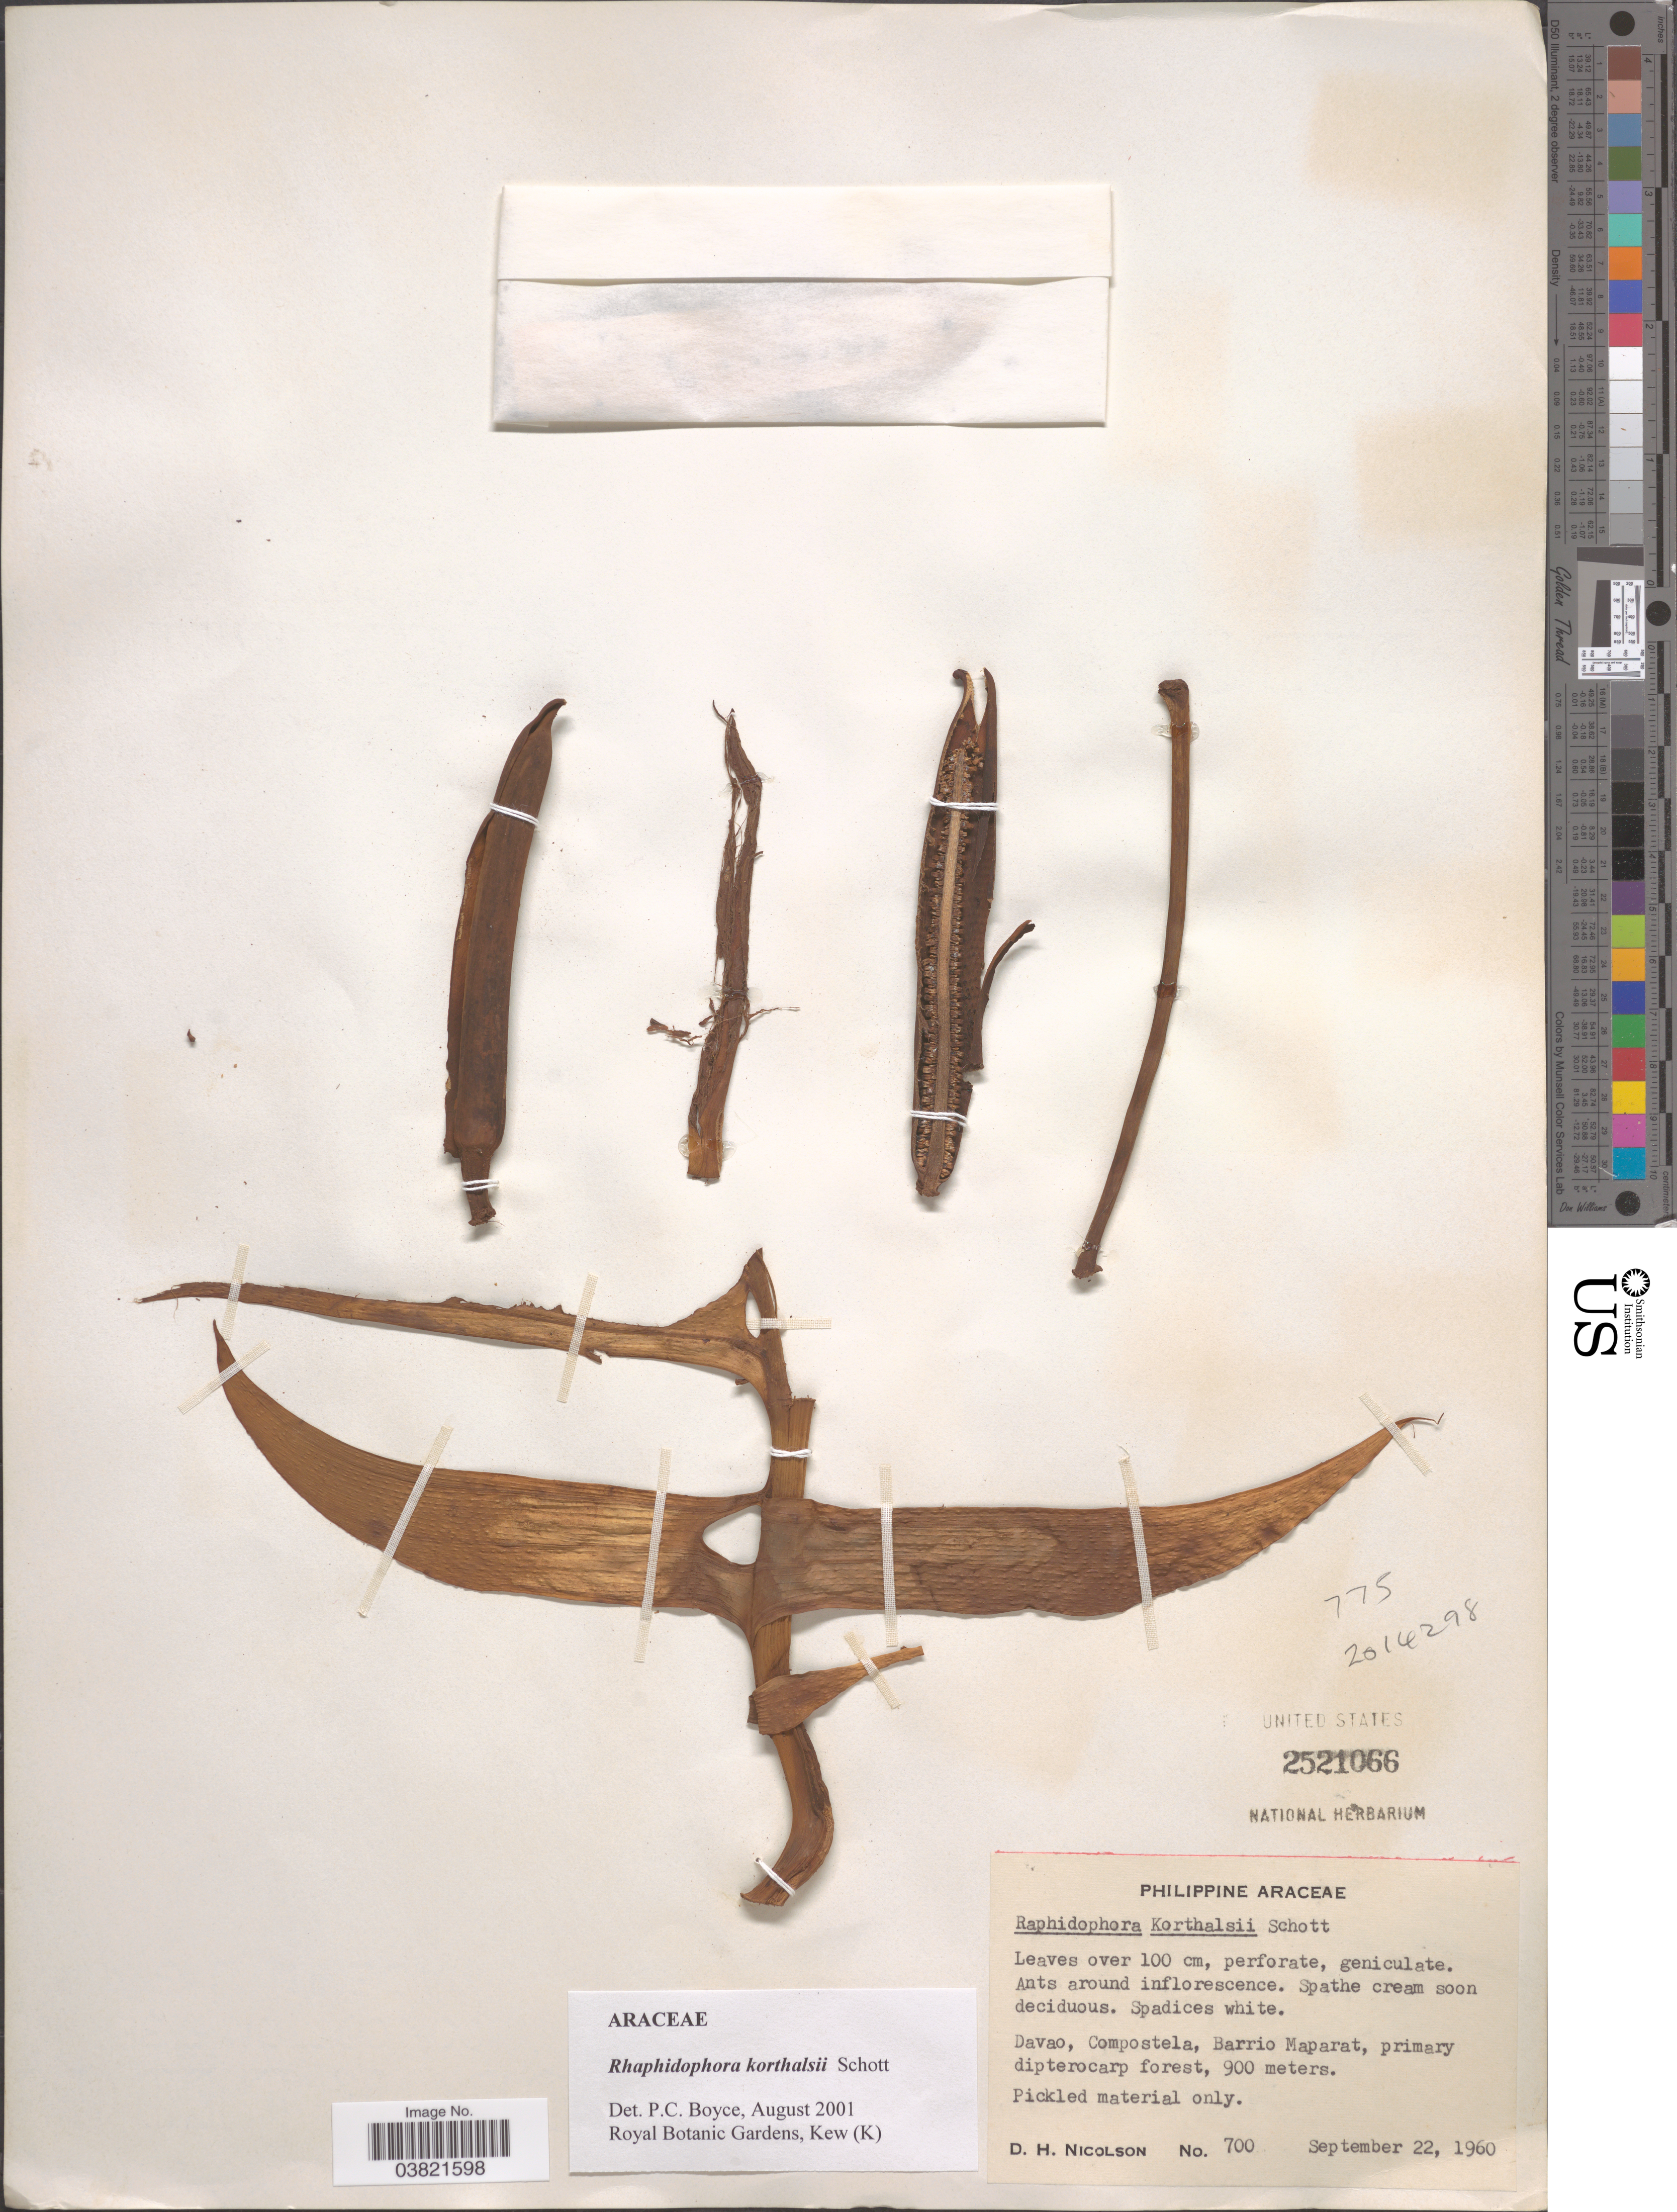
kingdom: Plantae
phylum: Tracheophyta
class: Liliopsida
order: Alismatales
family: Araceae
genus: Rhaphidophora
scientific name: Rhaphidophora korthalsii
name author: Schott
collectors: D. H. Nicolson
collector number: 700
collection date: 1960-09-22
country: Philippines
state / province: Davao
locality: Compostela, Barrio Maparat.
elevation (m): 900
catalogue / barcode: US 2521066